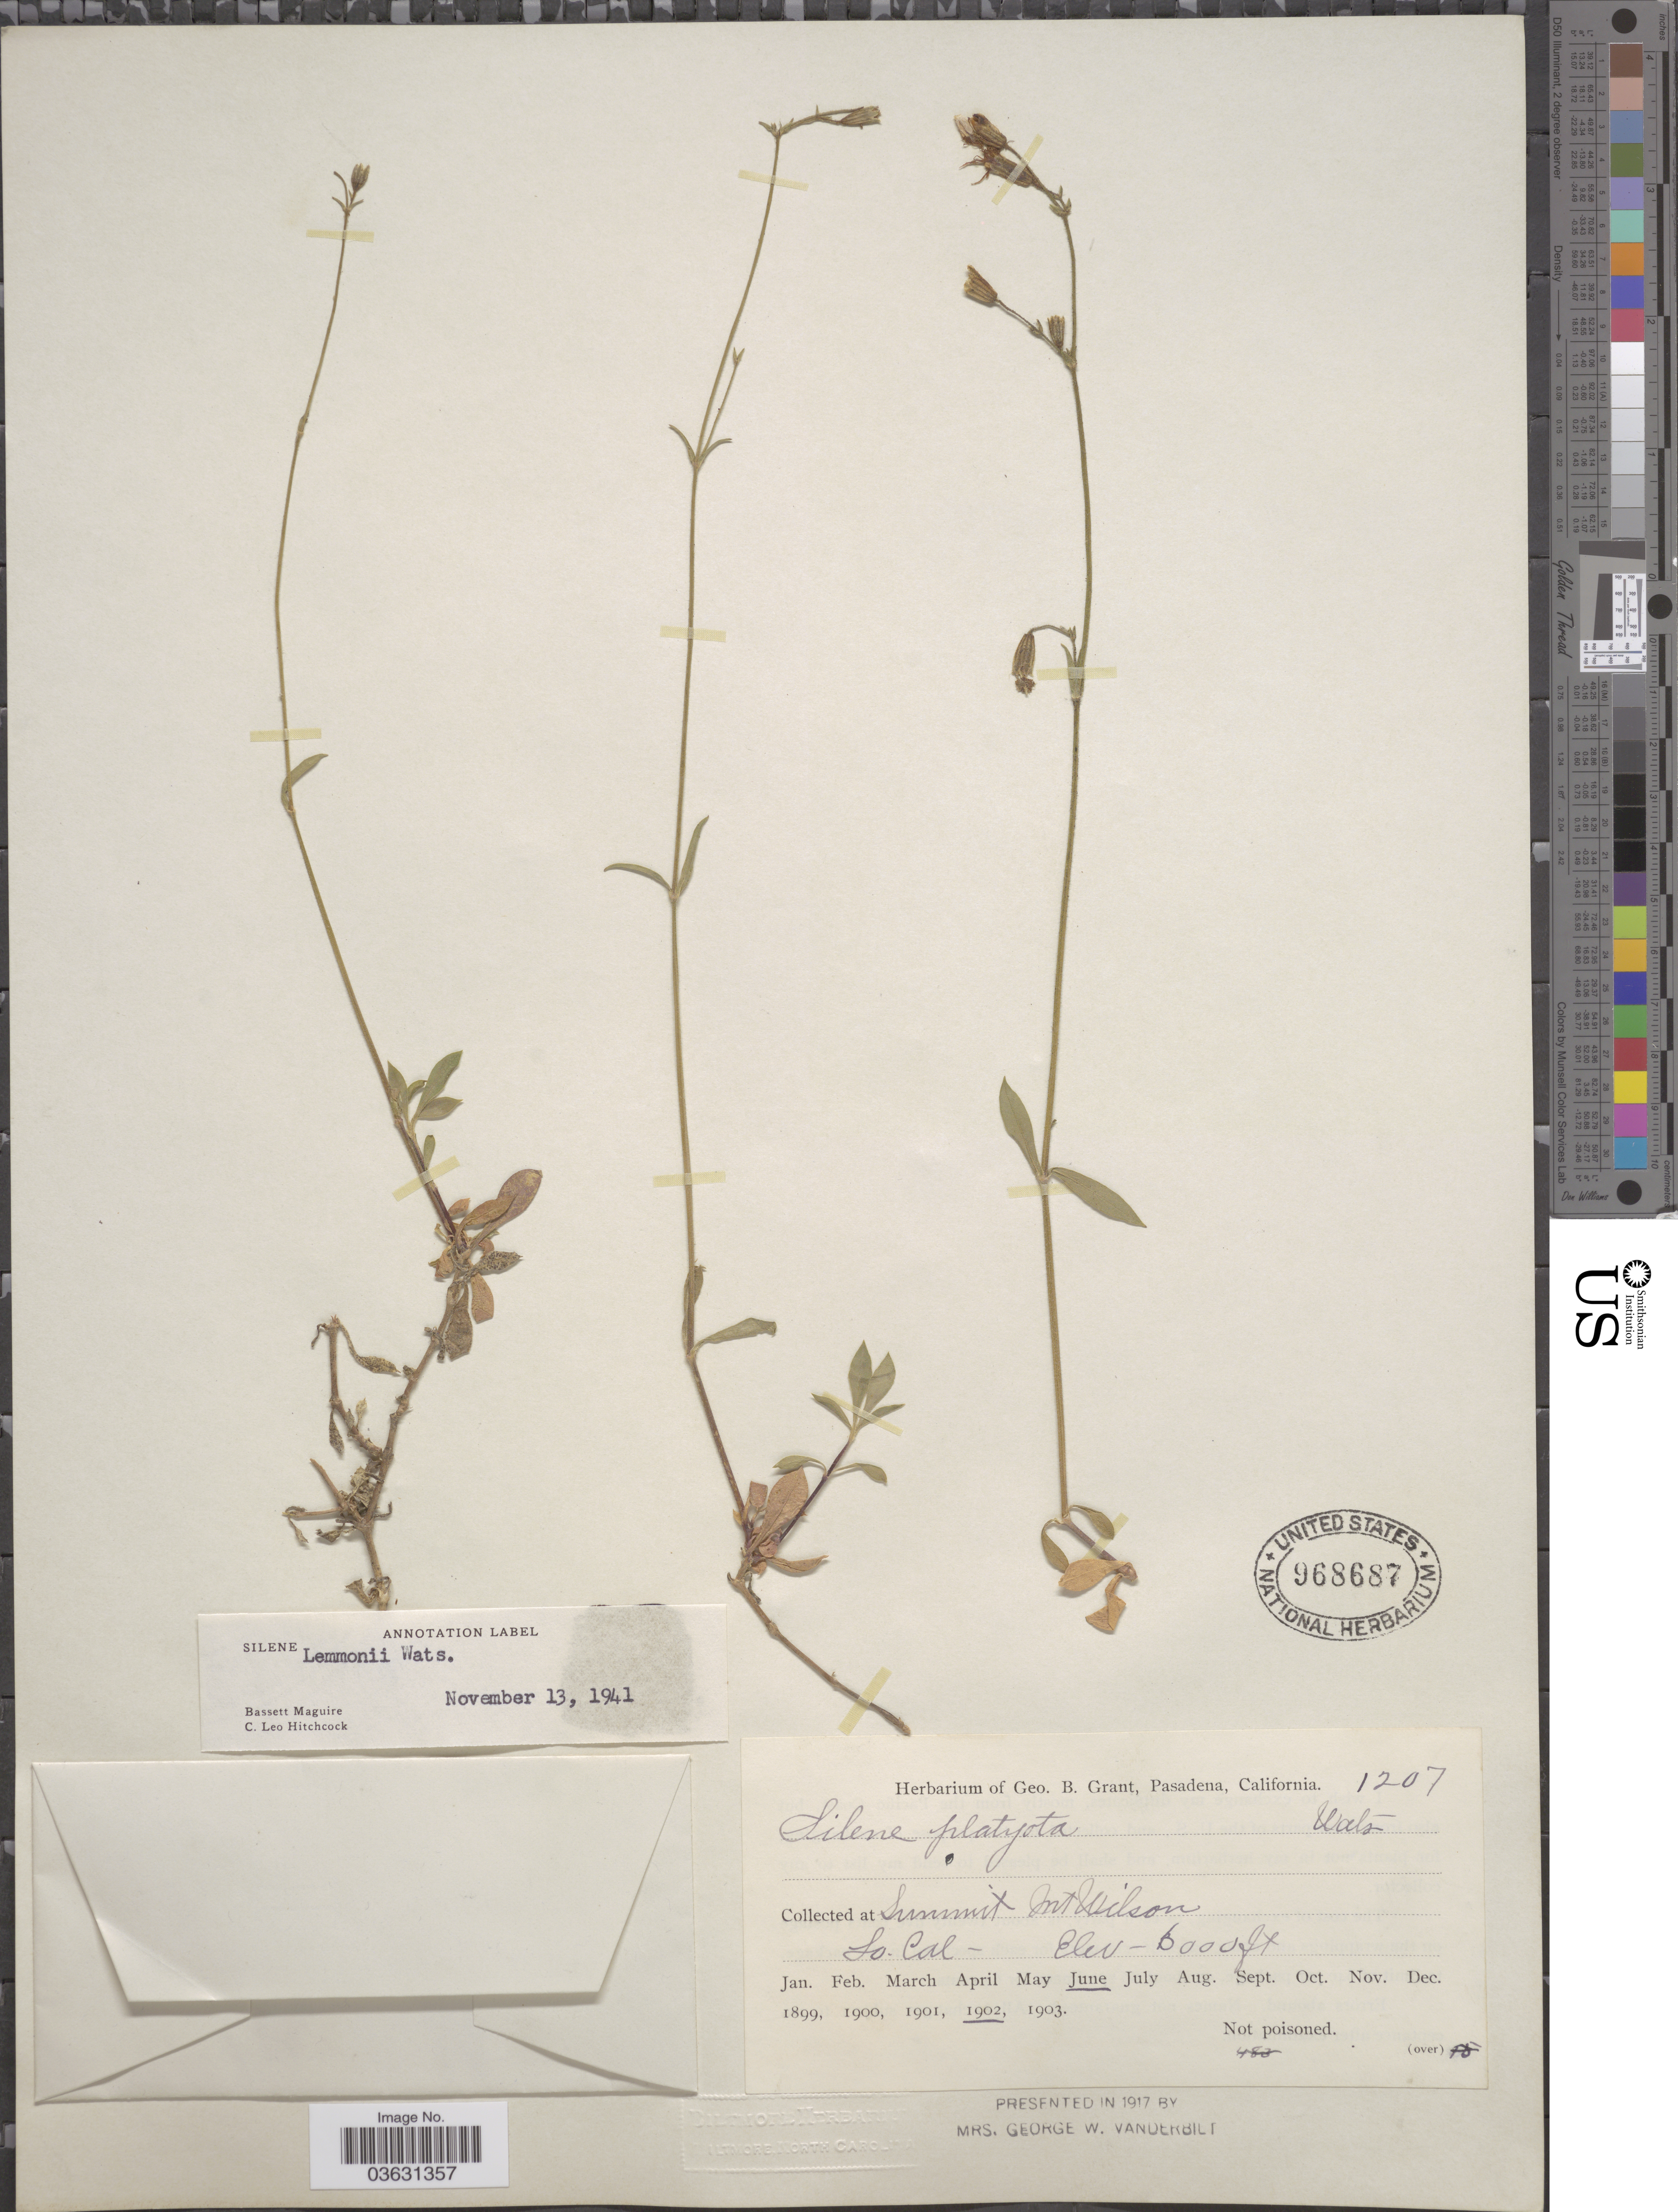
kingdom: Plantae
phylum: Tracheophyta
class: Magnoliopsida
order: Caryophyllales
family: Caryophyllaceae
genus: Silene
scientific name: Silene lemmonii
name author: S. Watson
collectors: ex herb. Geo. B. Grant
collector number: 1207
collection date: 1902-06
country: United States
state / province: California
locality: Summit Mt Wilson. So. Cal.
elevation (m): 1829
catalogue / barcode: US 968687